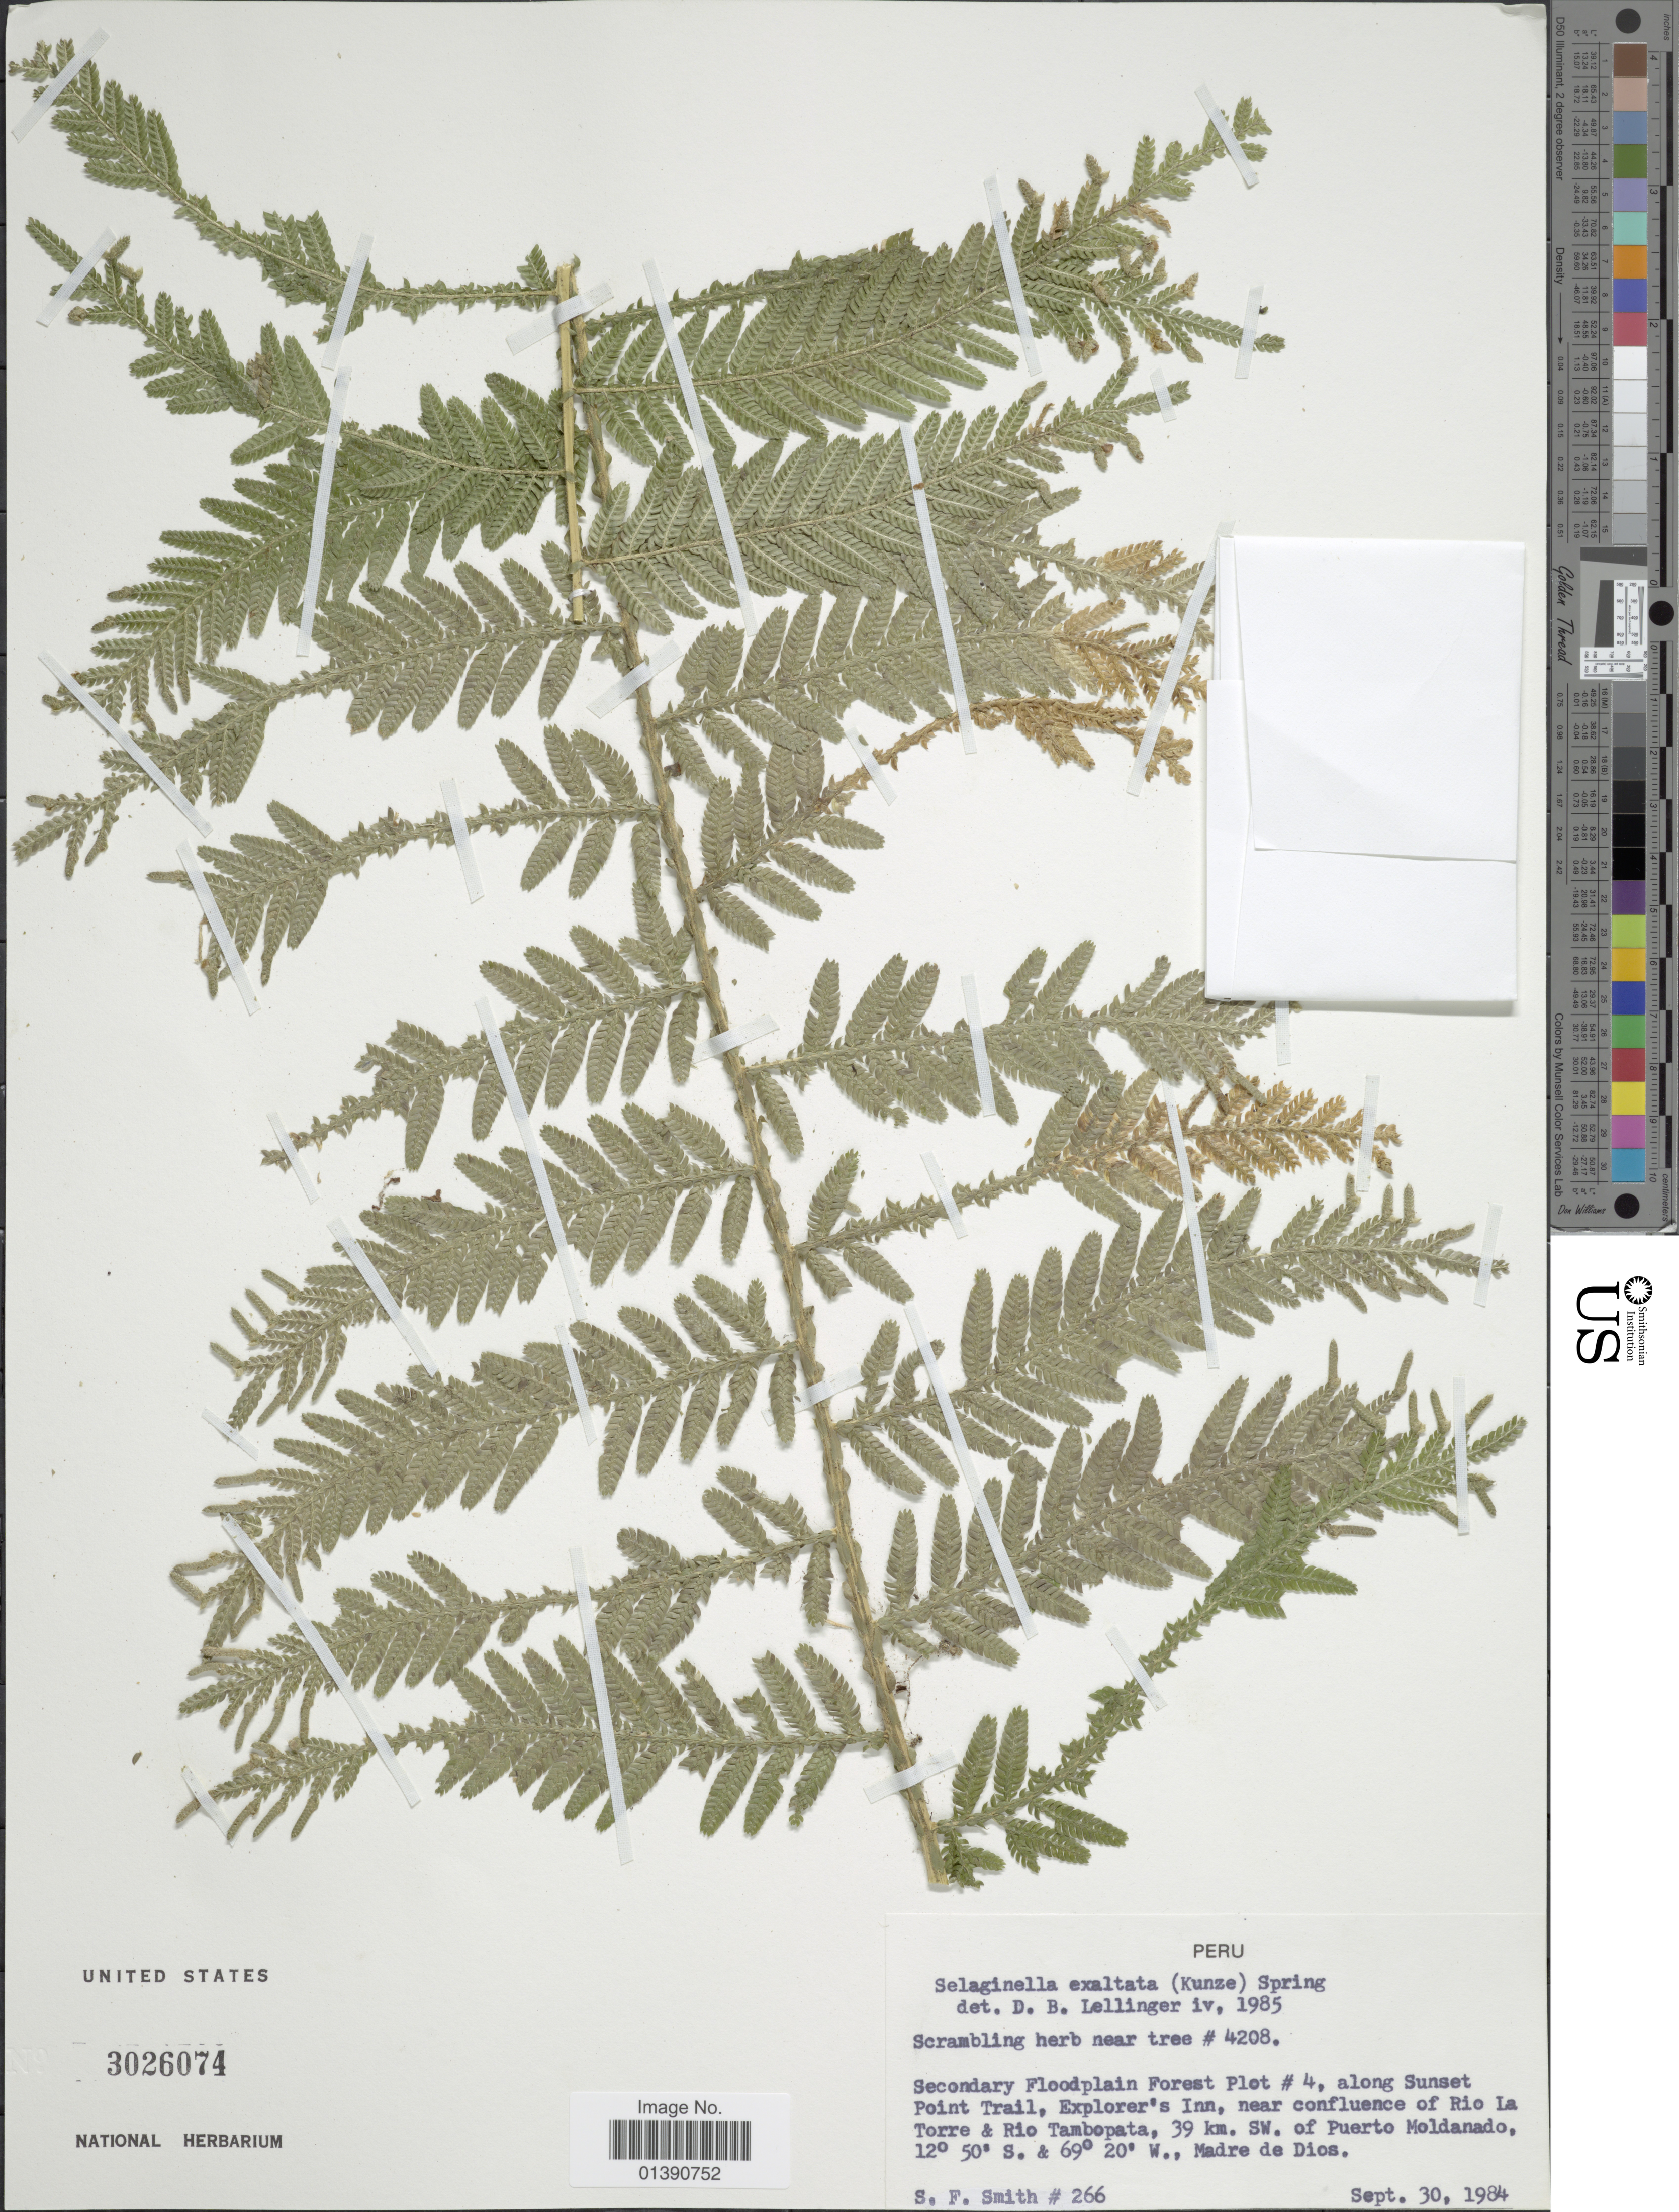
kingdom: Plantae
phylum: Tracheophyta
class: Lycopodiopsida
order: Selaginellales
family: Selaginellaceae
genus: Selaginella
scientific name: Selaginella exaltata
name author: (Kunze) Spring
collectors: S.F. Smith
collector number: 266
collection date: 1984-09-30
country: Peru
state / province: Madre de Dios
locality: Secondary Floodplain Forest Plot # 4, along Sunset Point Trail, Explorer's Inn, near confluence of Rio La Torre & Rio Tambopata, 39 km SW of Puerto Moldanado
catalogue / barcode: US 3026074